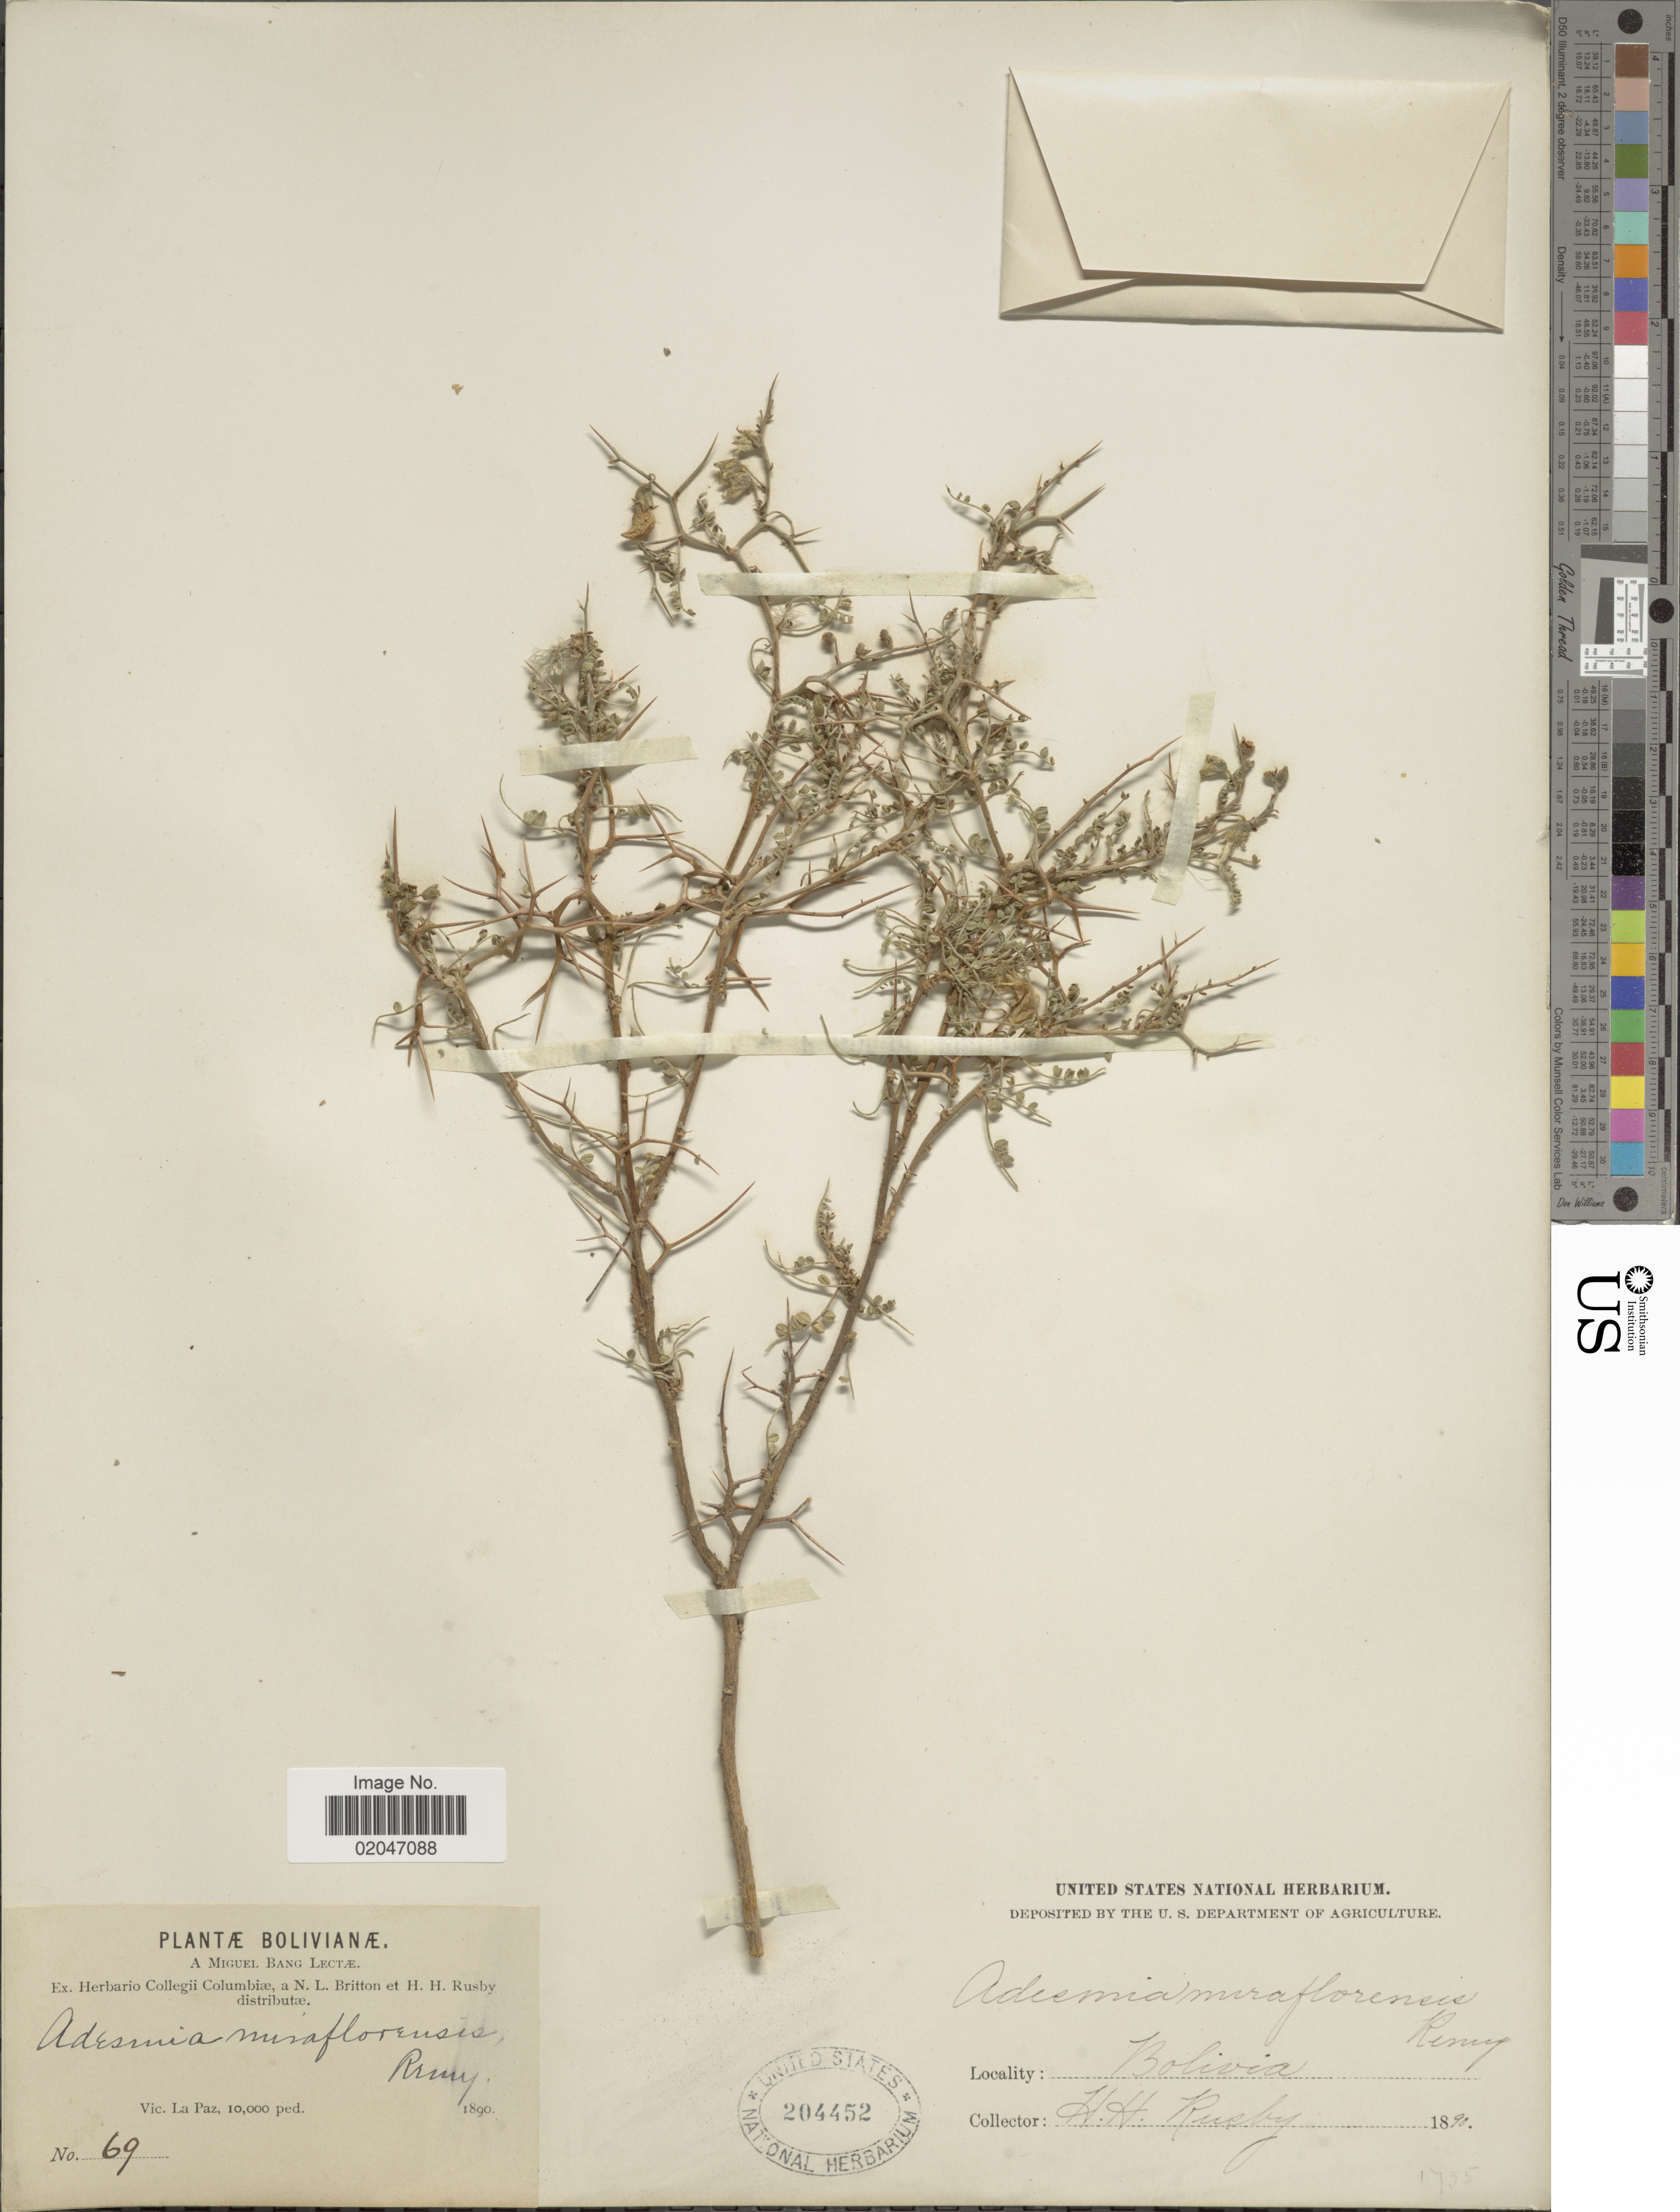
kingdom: Plantae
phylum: Tracheophyta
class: Magnoliopsida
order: Fabales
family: Fabaceae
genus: Adesmia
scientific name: Adesmia miraflorensis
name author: Remy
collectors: M. Bang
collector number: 69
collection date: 1890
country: Bolivia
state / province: La Paz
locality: Vic. La Paz.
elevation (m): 3048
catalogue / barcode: US 204452